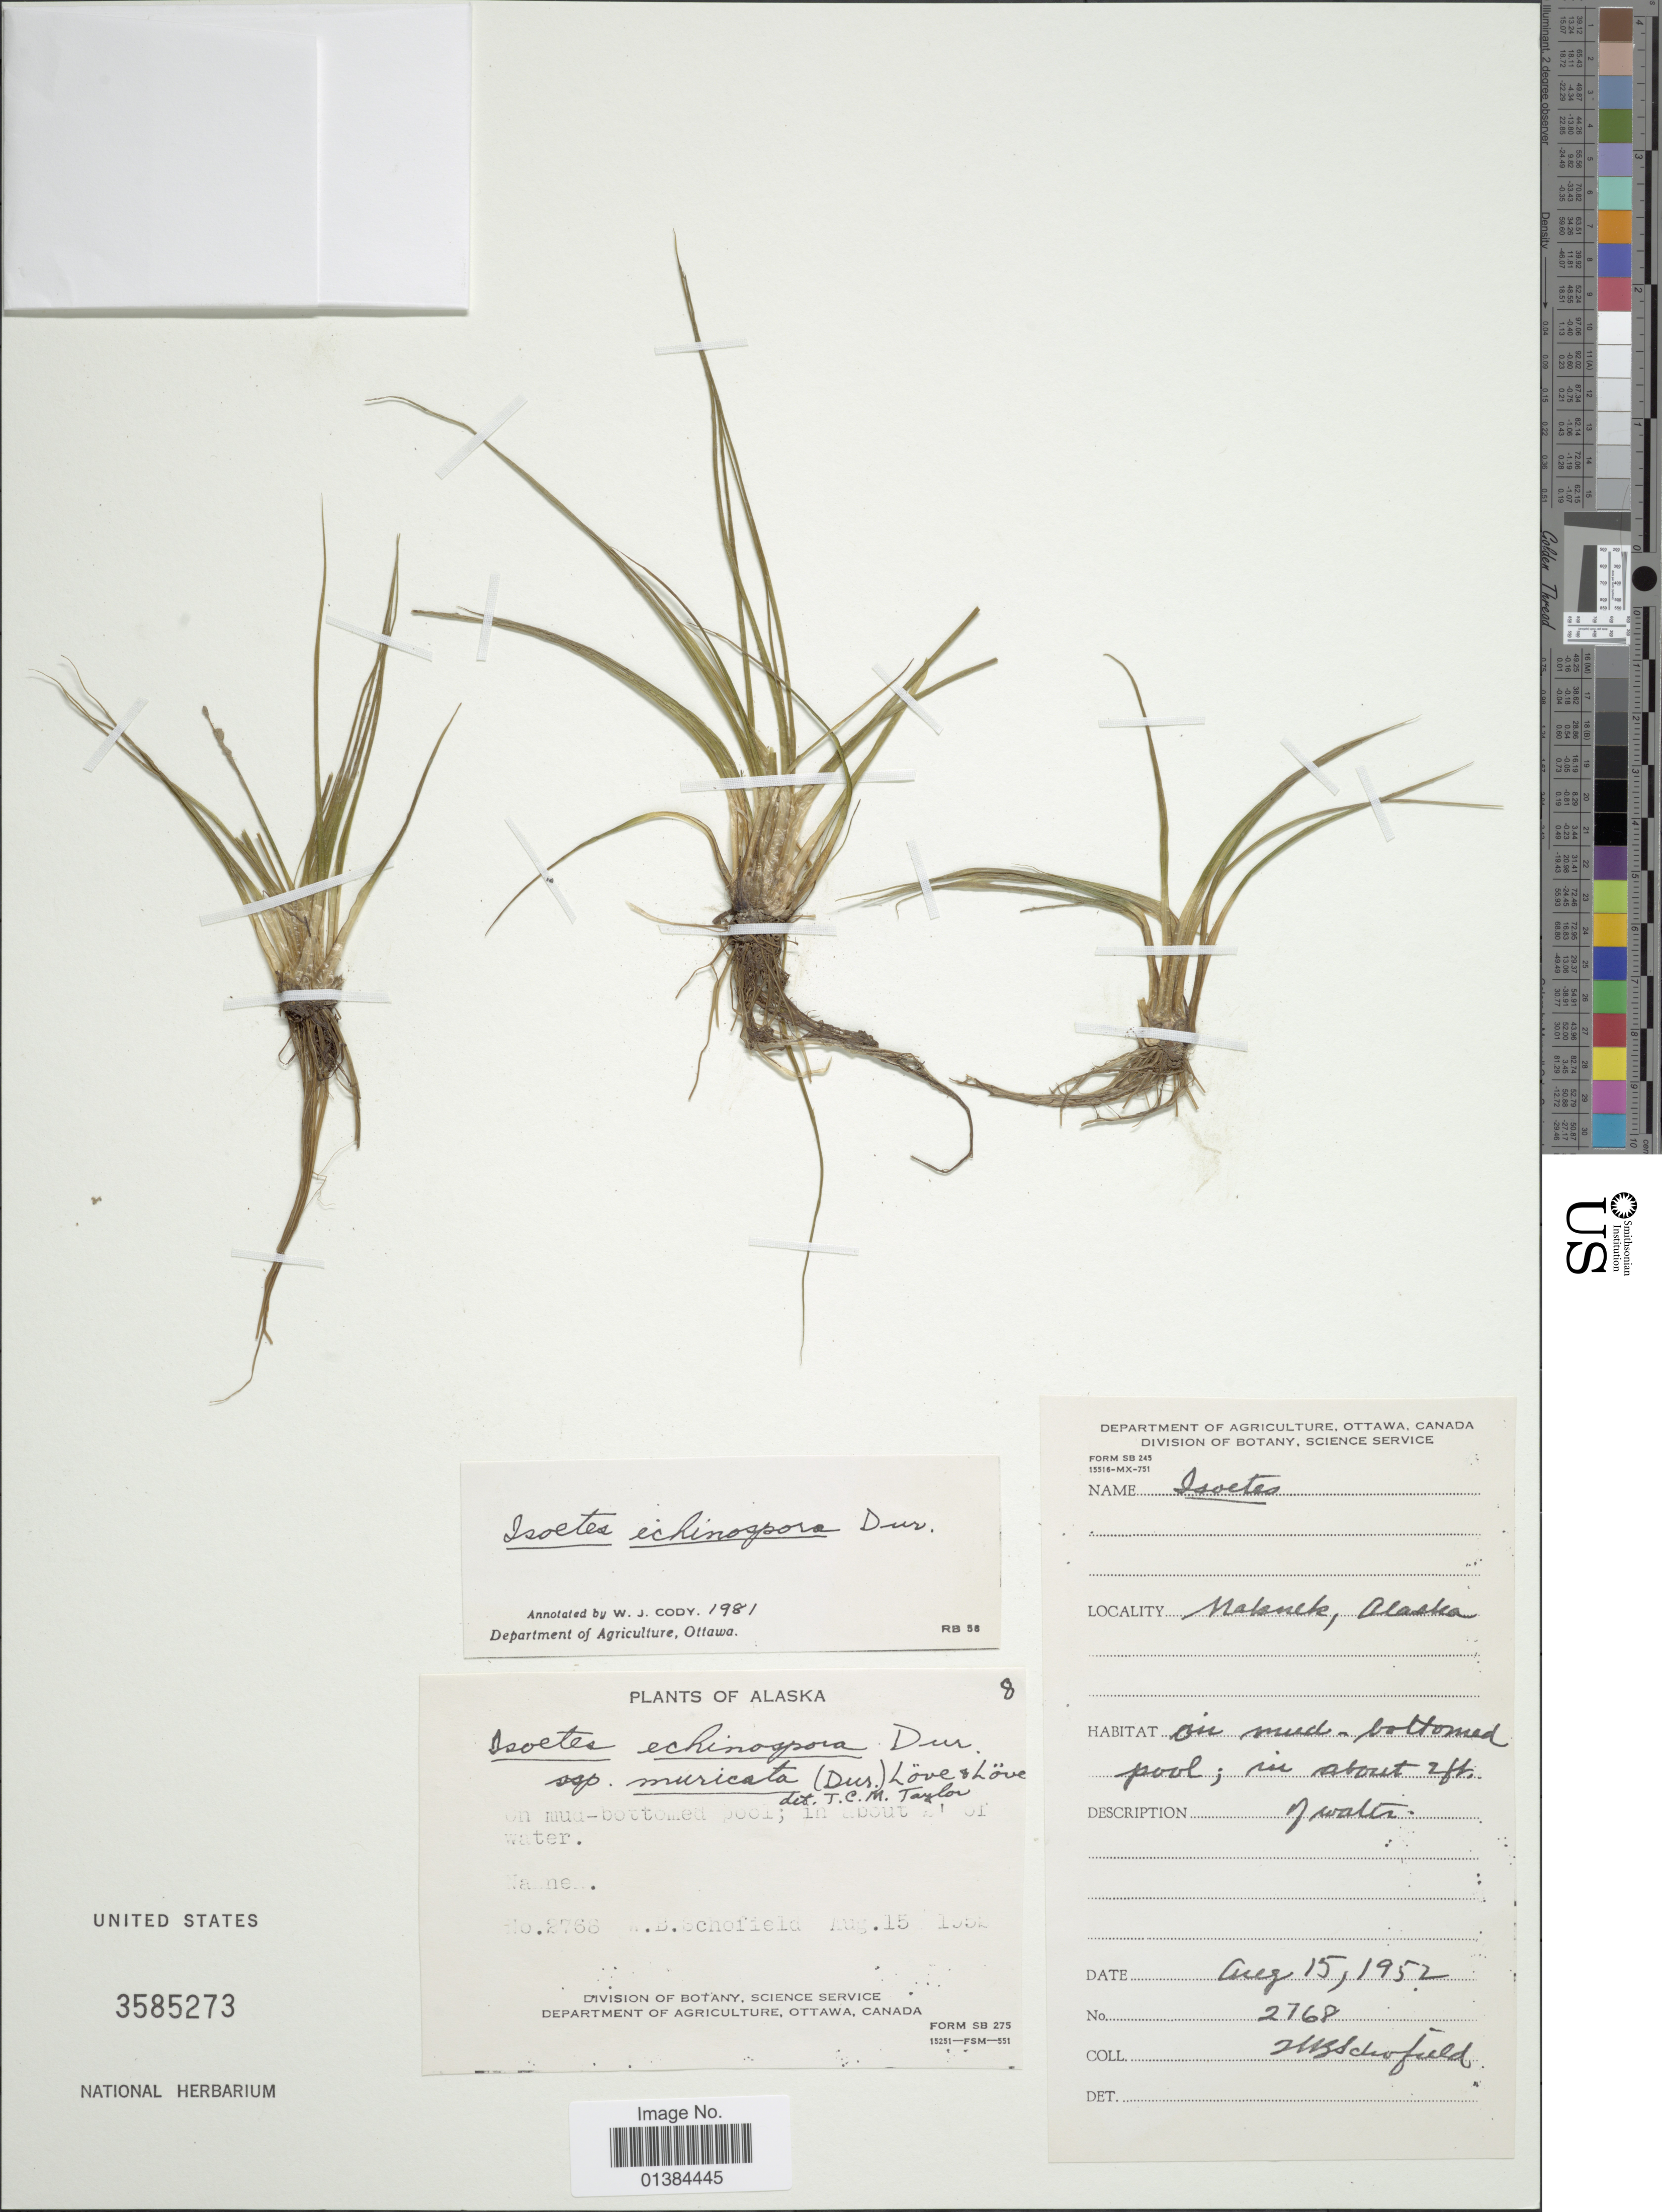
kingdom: Plantae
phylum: Tracheophyta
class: Lycopodiopsida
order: Isoetales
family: Isoetaceae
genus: Isoetes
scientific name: Isoetes echinospora subsp. muricata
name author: (Durieu) Á. Löve & D. Löve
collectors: W. Schofield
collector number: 2768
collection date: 1952-08-15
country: United States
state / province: Alaska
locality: Naknek.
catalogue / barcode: US 3585273